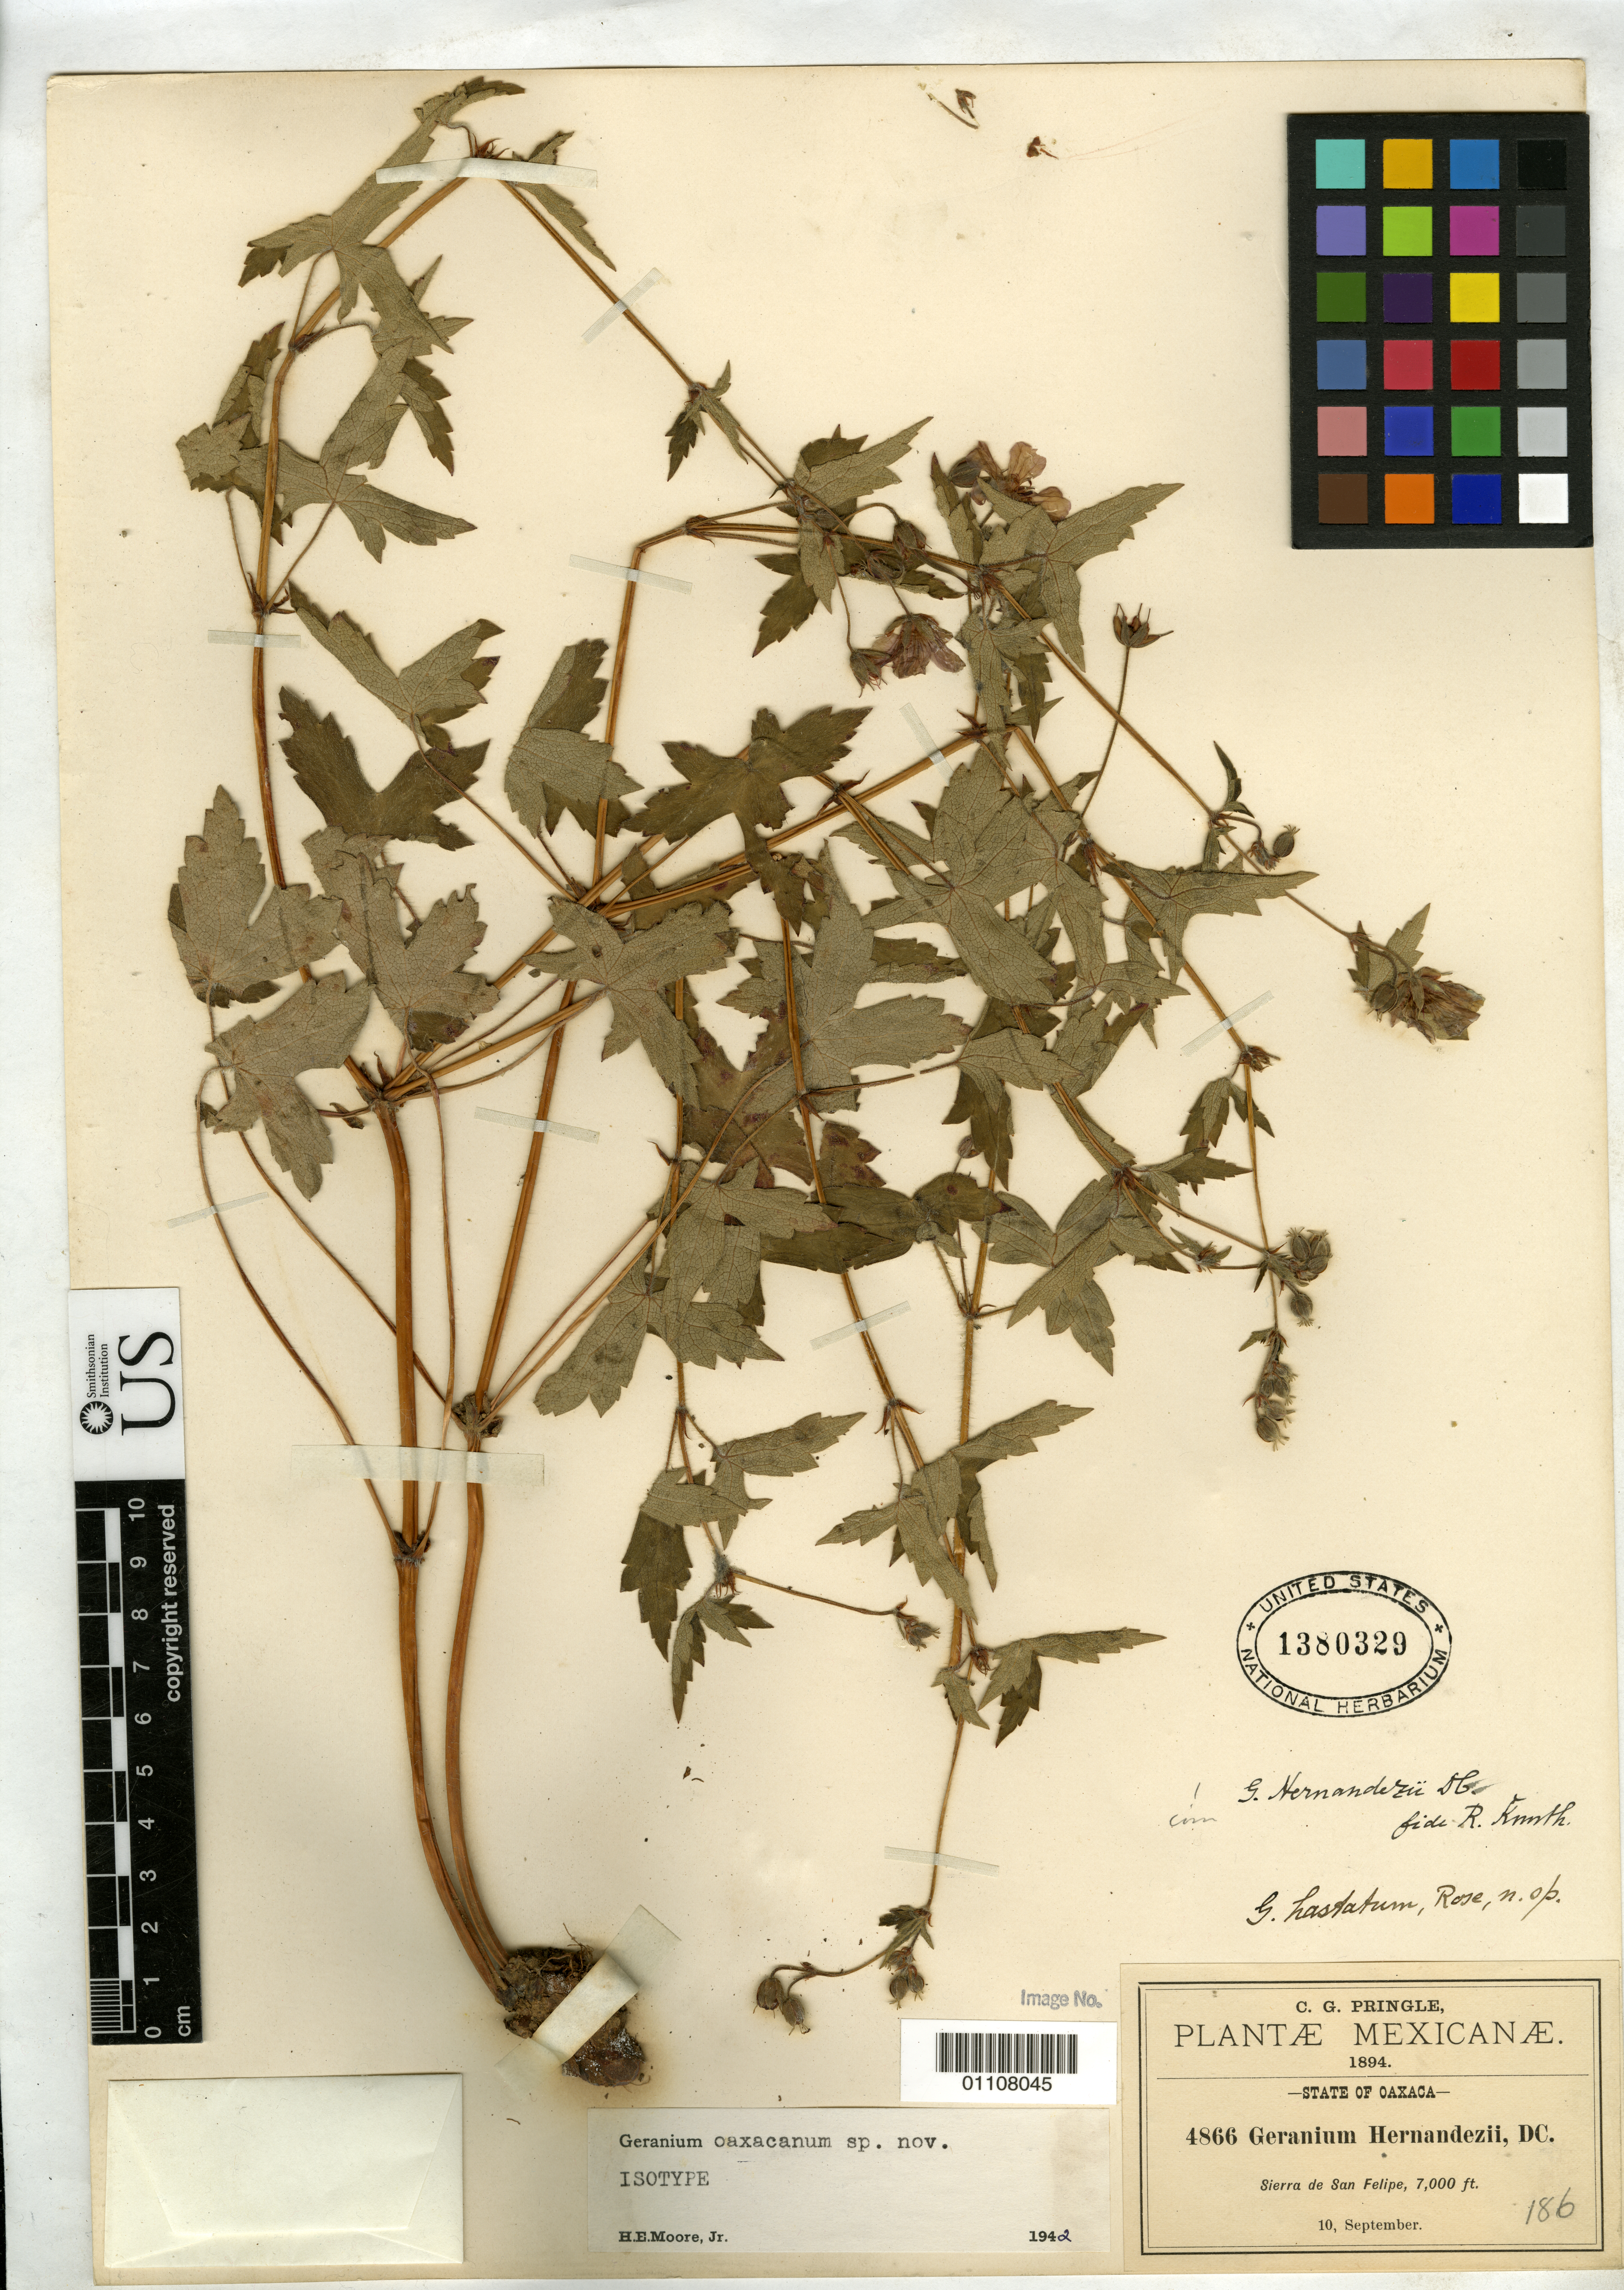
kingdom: Plantae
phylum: Tracheophyta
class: Magnoliopsida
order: Geraniales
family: Geraniaceae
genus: Geranium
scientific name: Geranium oaxacanum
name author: H.E. Moore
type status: Isotype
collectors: C. G. Pringle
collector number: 4866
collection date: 1894-09-10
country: Mexico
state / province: Oaxaca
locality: Sierra de San Filipe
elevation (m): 2134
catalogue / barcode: US 1380329